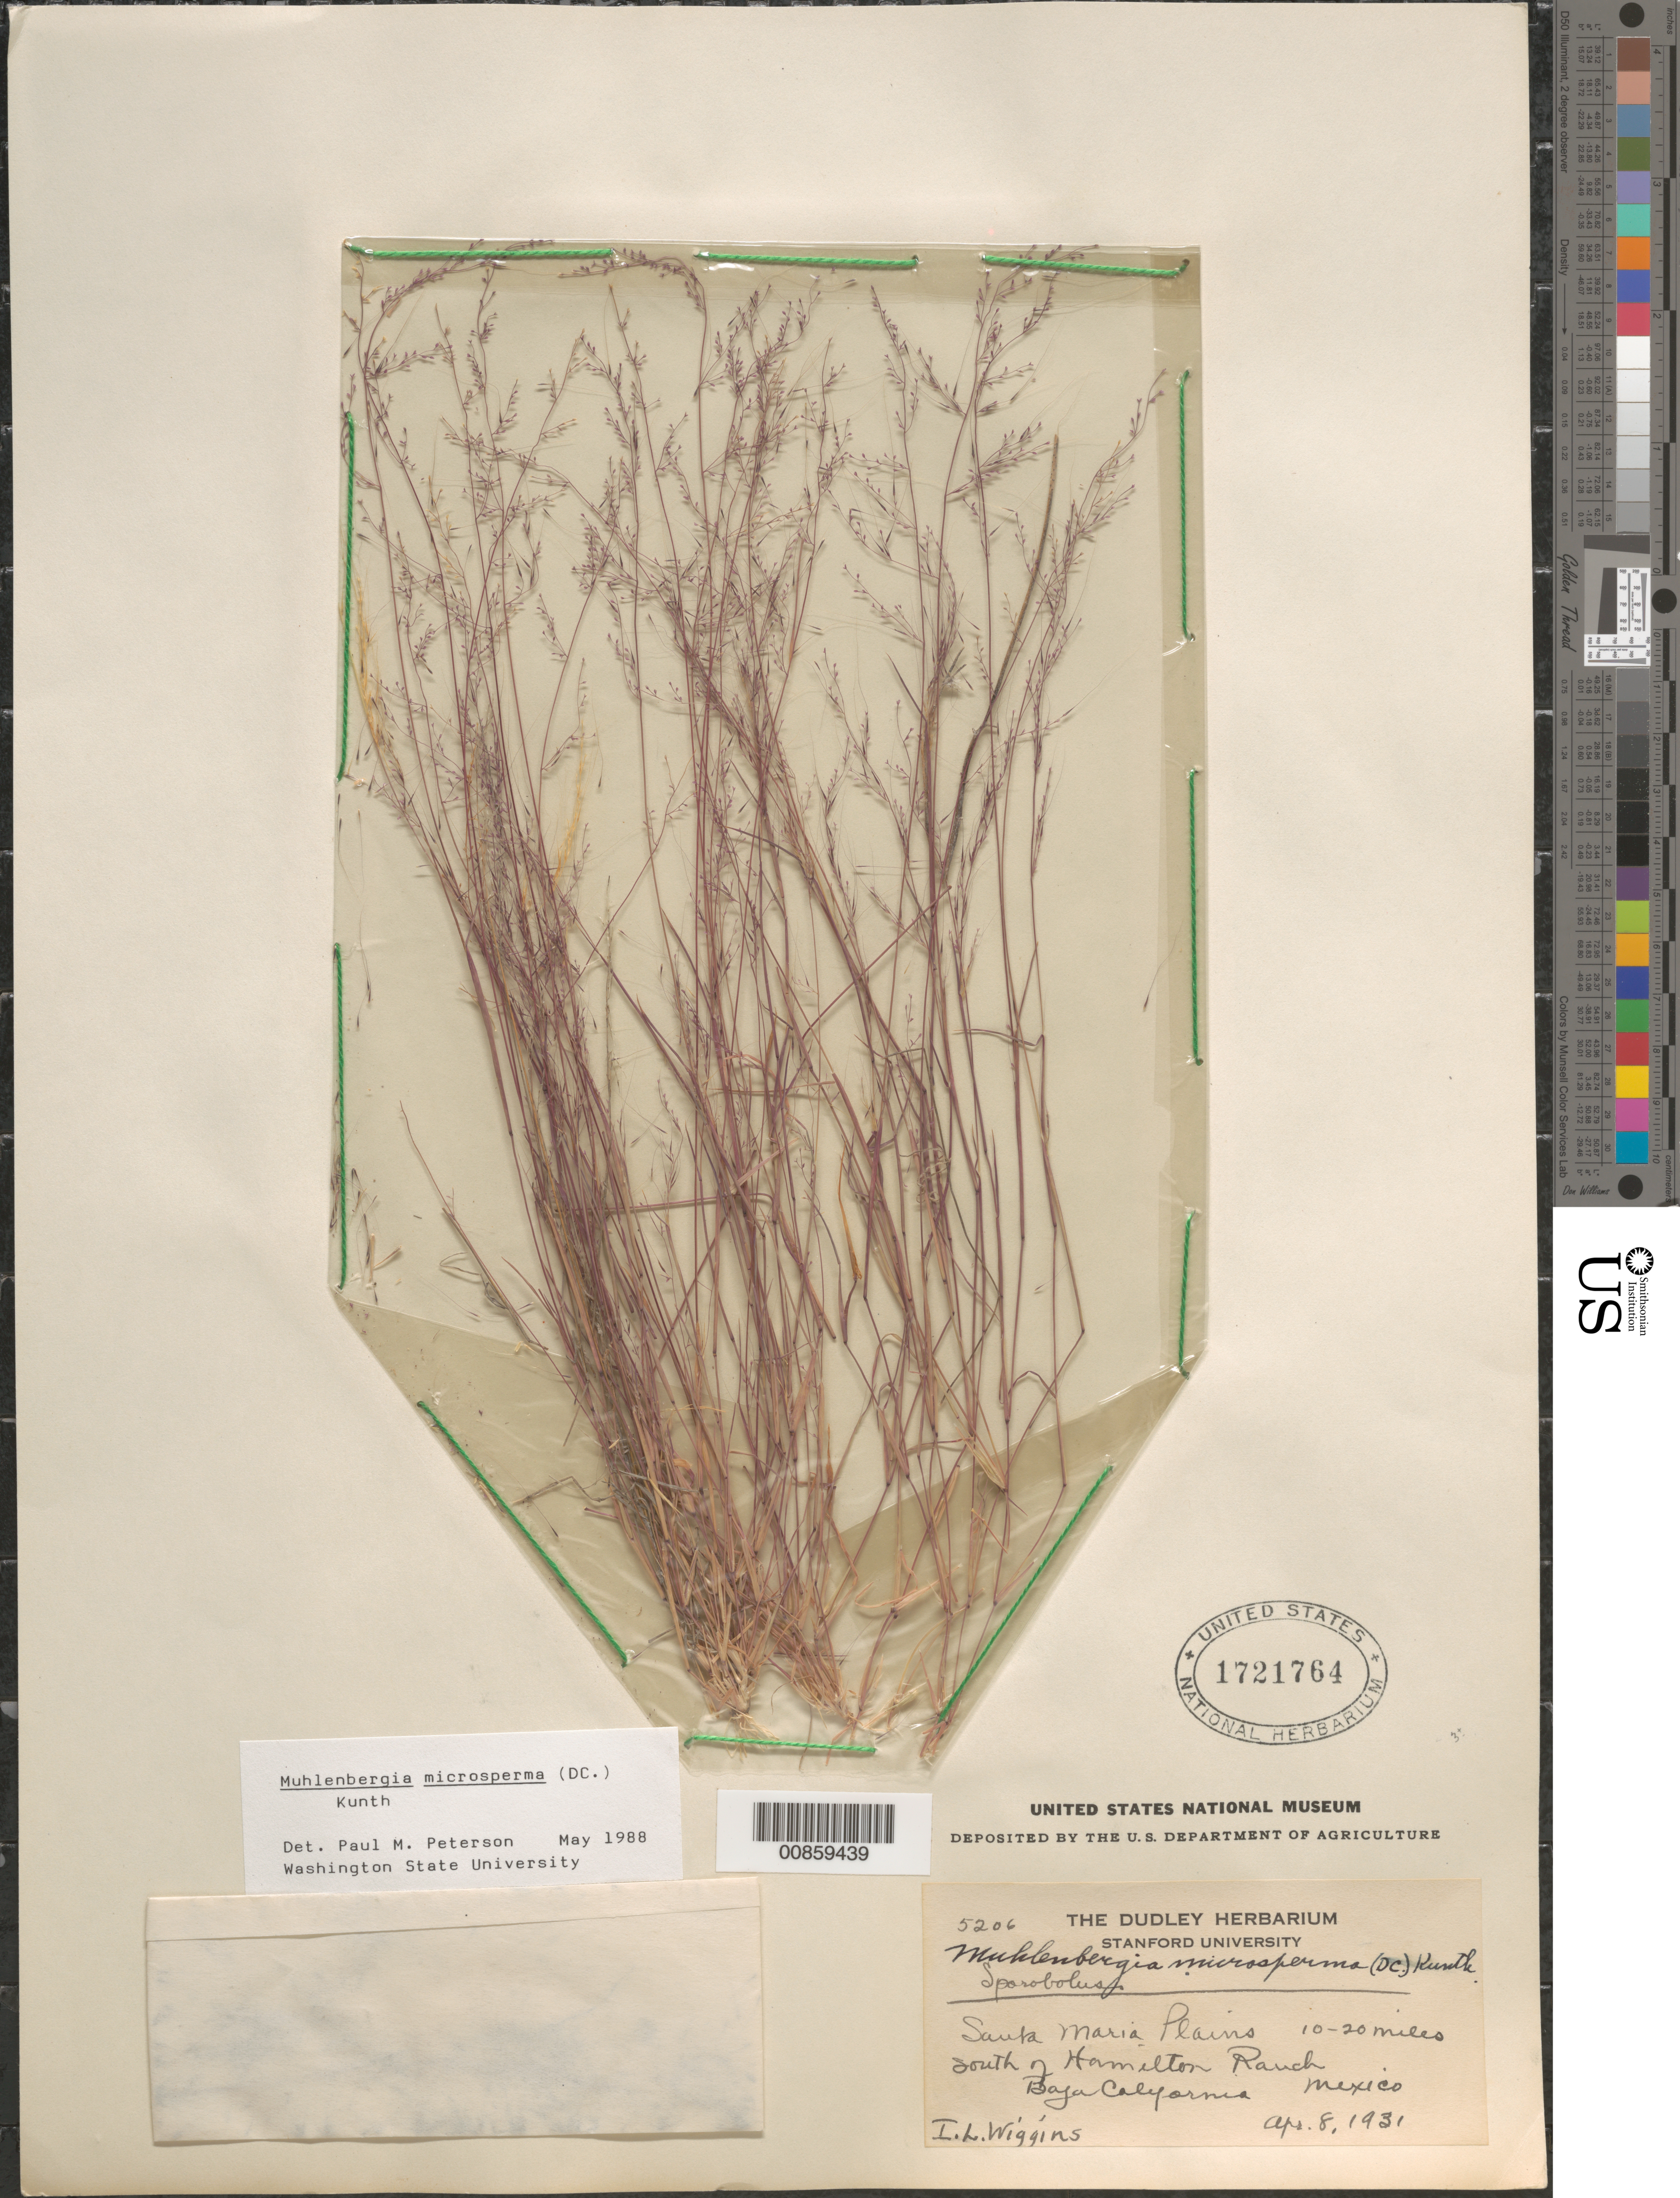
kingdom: Plantae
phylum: Tracheophyta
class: Liliopsida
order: Poales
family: Poaceae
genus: Muhlenbergia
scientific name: Muhlenbergia microsperma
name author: (DC.) Kunth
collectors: I. L. Wiggins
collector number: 5206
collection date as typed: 08 Apr 1931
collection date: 1931-04-08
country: Mexico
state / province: Baja California Norte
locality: Santa Maria Plains, 10-20 mi S of Hamilton Ranch, B.C.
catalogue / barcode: US 1721764